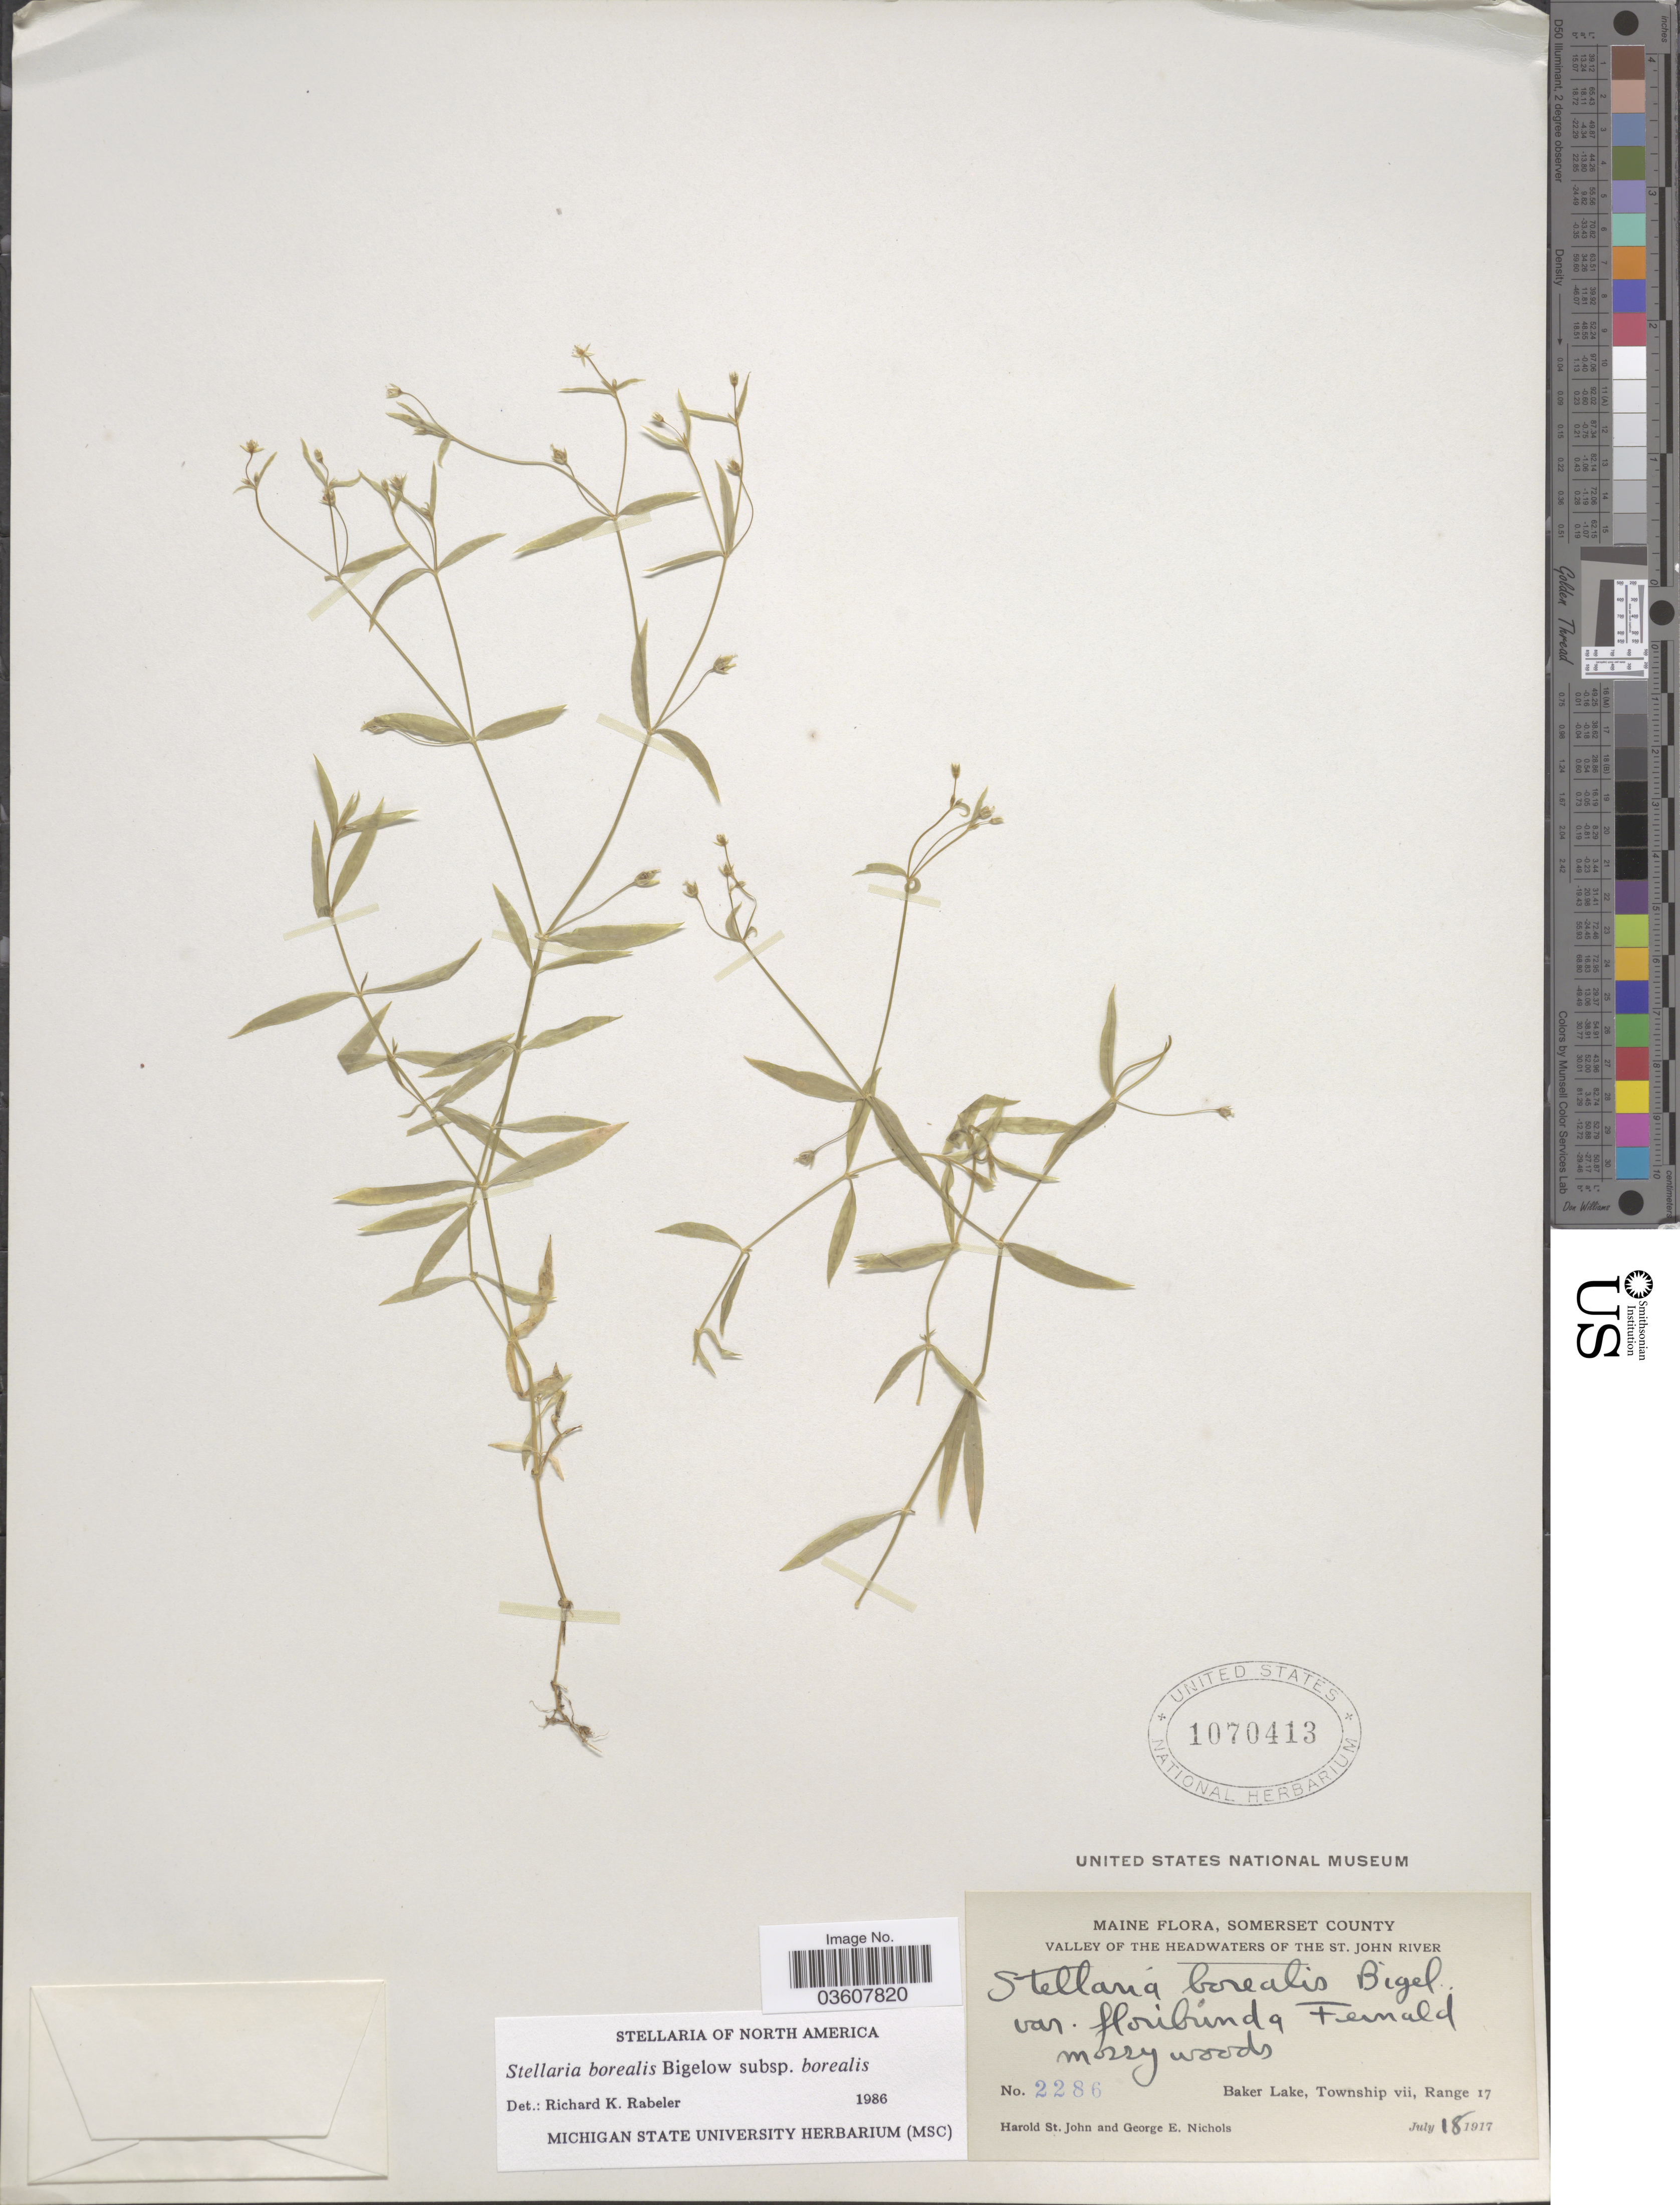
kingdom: Plantae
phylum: Tracheophyta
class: Magnoliopsida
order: Caryophyllales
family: Caryophyllaceae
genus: Stellaria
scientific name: Stellaria borealis subsp. borealis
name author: Bigelow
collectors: H. St. John & G. E. Nichols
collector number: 2286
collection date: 1917-07-18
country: United States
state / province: Maine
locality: Somerset County Valley of the Headwaters of the St. John River. Baker Lake, Township vii, Range 17.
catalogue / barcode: US 1070413